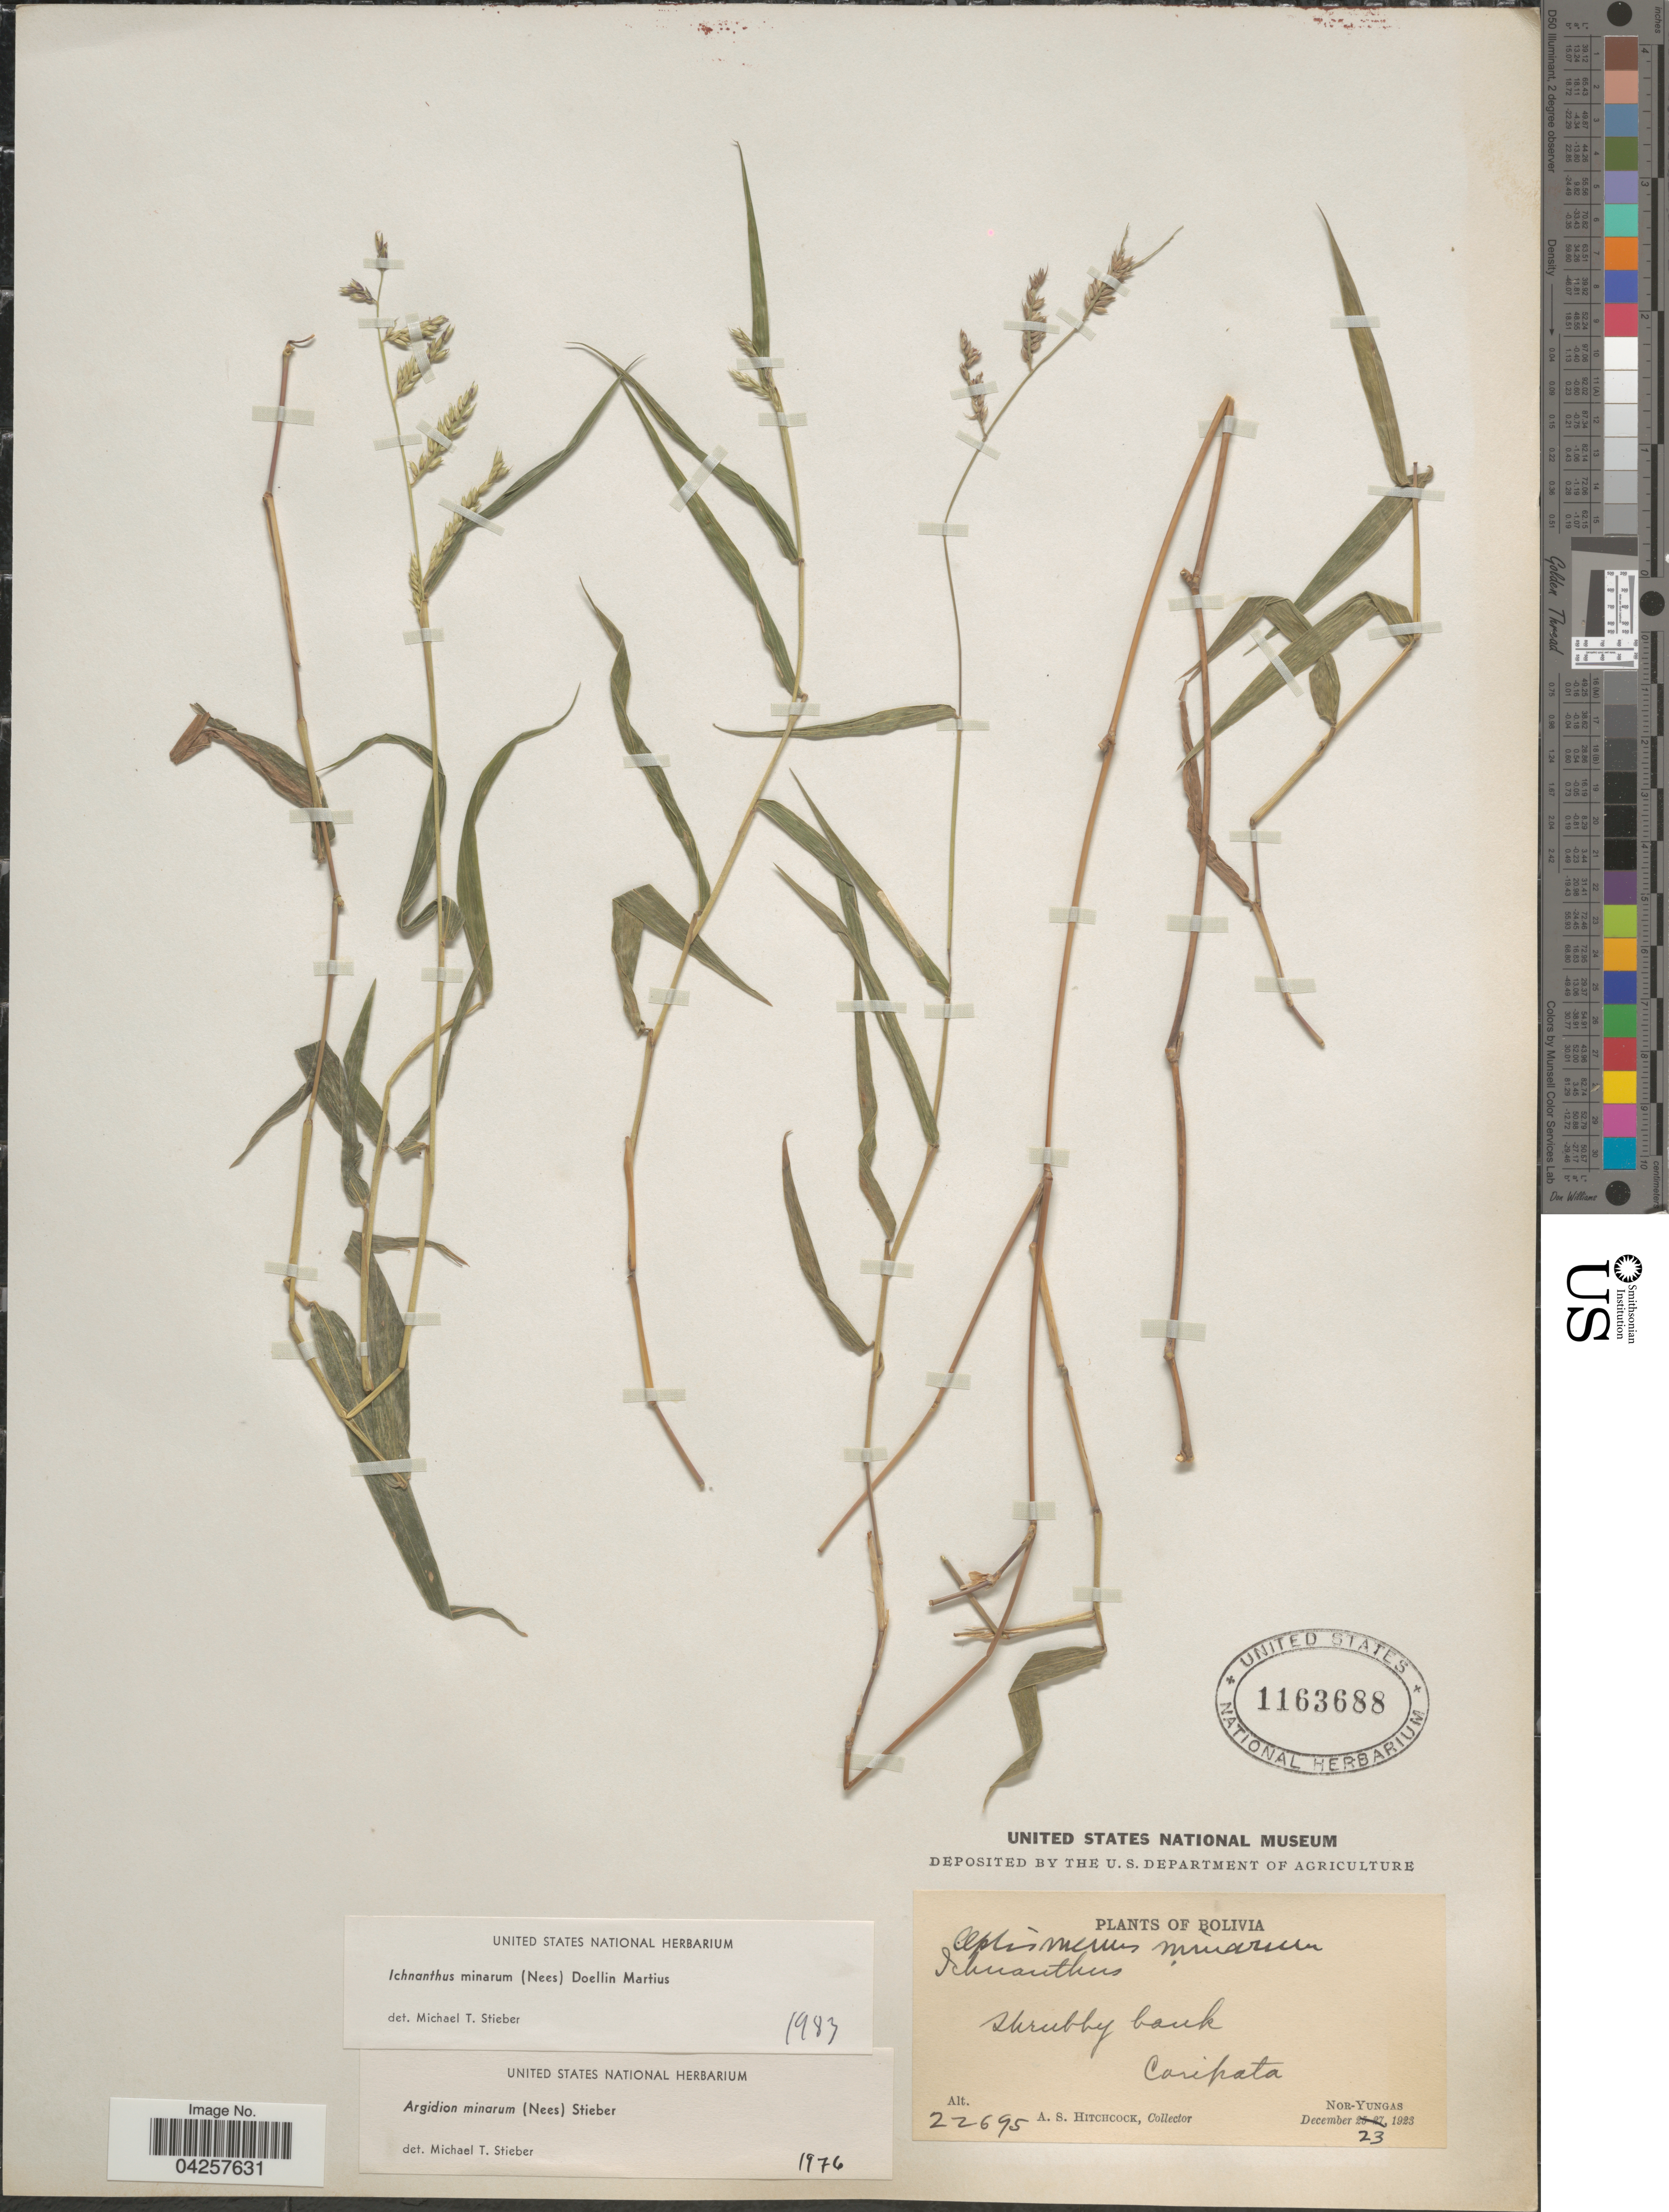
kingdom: Plantae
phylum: Tracheophyta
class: Liliopsida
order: Poales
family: Poaceae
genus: Echinolaena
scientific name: Echinolaena minarum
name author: (Nees) Pilg.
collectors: A. S. Hitchcock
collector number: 22695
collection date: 1923-12-23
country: Bolivia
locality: Shrubby bank. Caripata. Nor-Yungas.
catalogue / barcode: US 1163688